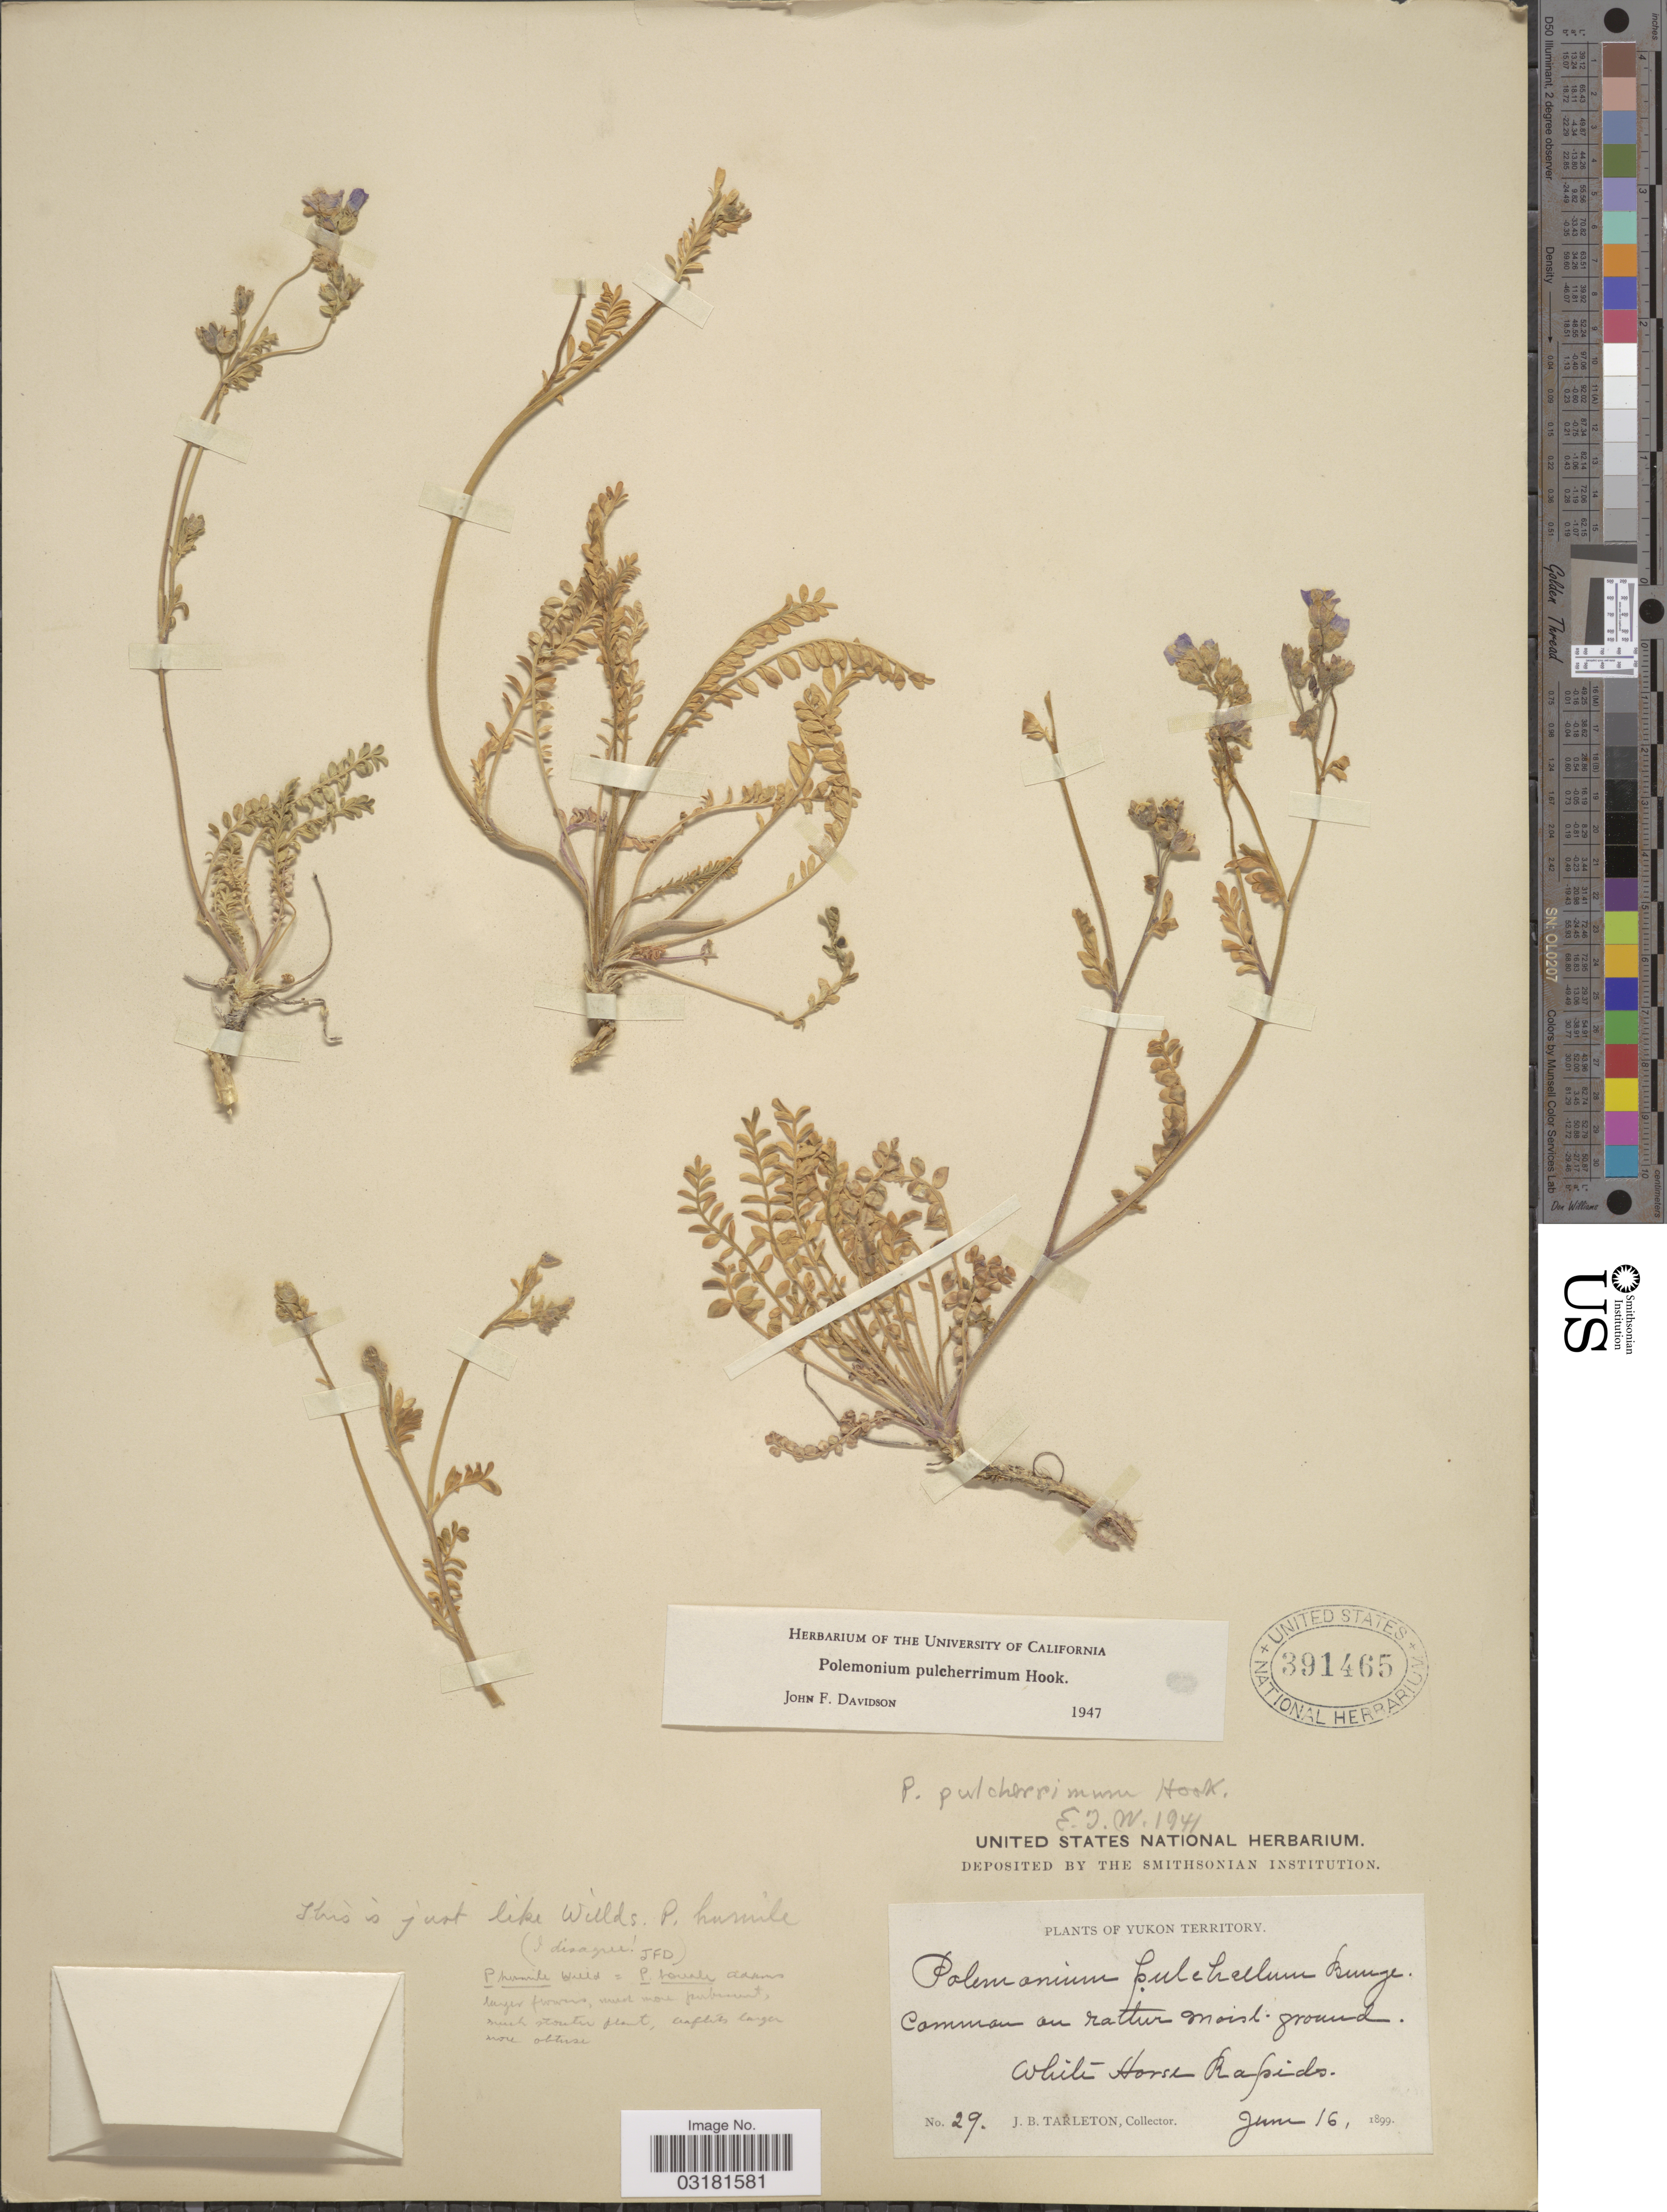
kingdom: Plantae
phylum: Tracheophyta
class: Magnoliopsida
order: Ericales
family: Polemoniaceae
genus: Polemonium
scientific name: Polemonium pulcherrimum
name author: Hook.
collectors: J. Tarleton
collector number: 29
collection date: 1899-06-16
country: Canada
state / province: Yukon Territory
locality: Common on rather moist ground, White Horse Rapids.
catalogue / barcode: US 391465